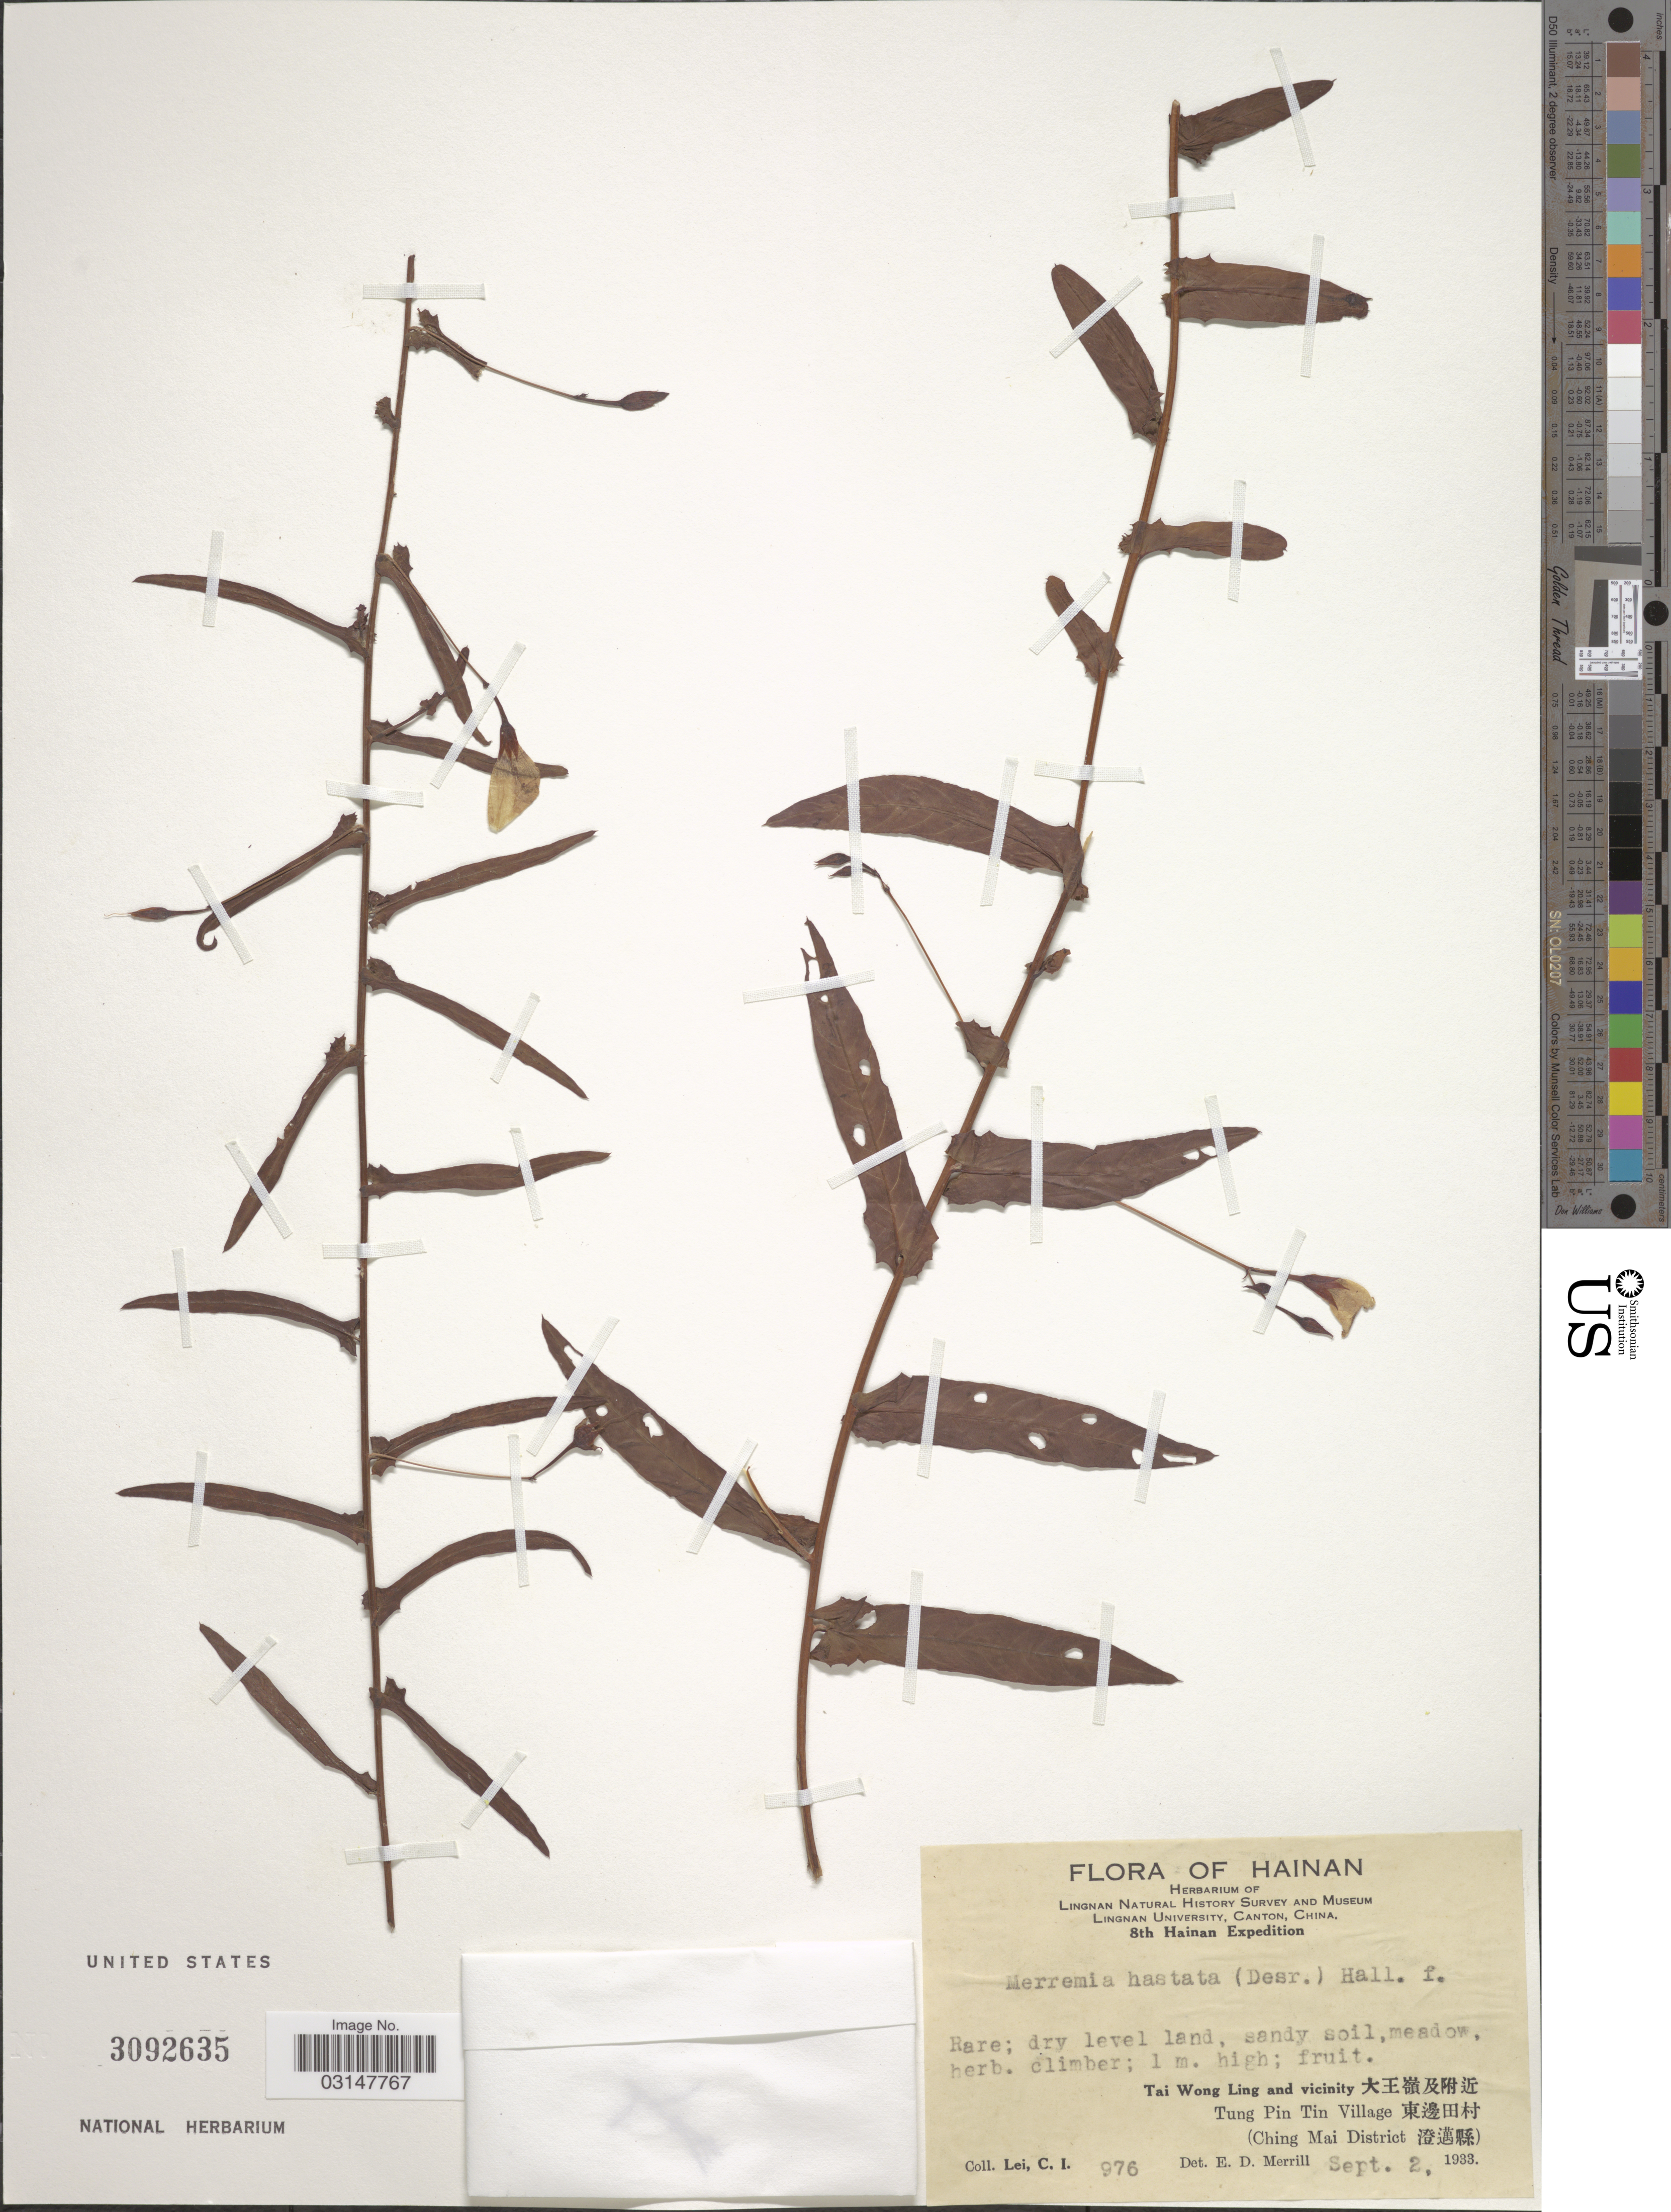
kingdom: Plantae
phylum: Tracheophyta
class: Magnoliopsida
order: Solanales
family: Convolvulaceae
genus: Xenostegia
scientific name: Xenostegia tridentata subsp. hastata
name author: (Ooststr.) Parmar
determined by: Strong, Mark T., (BOT), Smithsonian Institution - National Museum of Natural History (UNITED STATES)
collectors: C. I. Lei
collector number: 976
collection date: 1933-09-02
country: China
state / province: Hainan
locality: Tai Wong Ling and vicinity X. Tung Pin Tin Village X. (Ching Mai District X).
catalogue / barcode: US 3092635